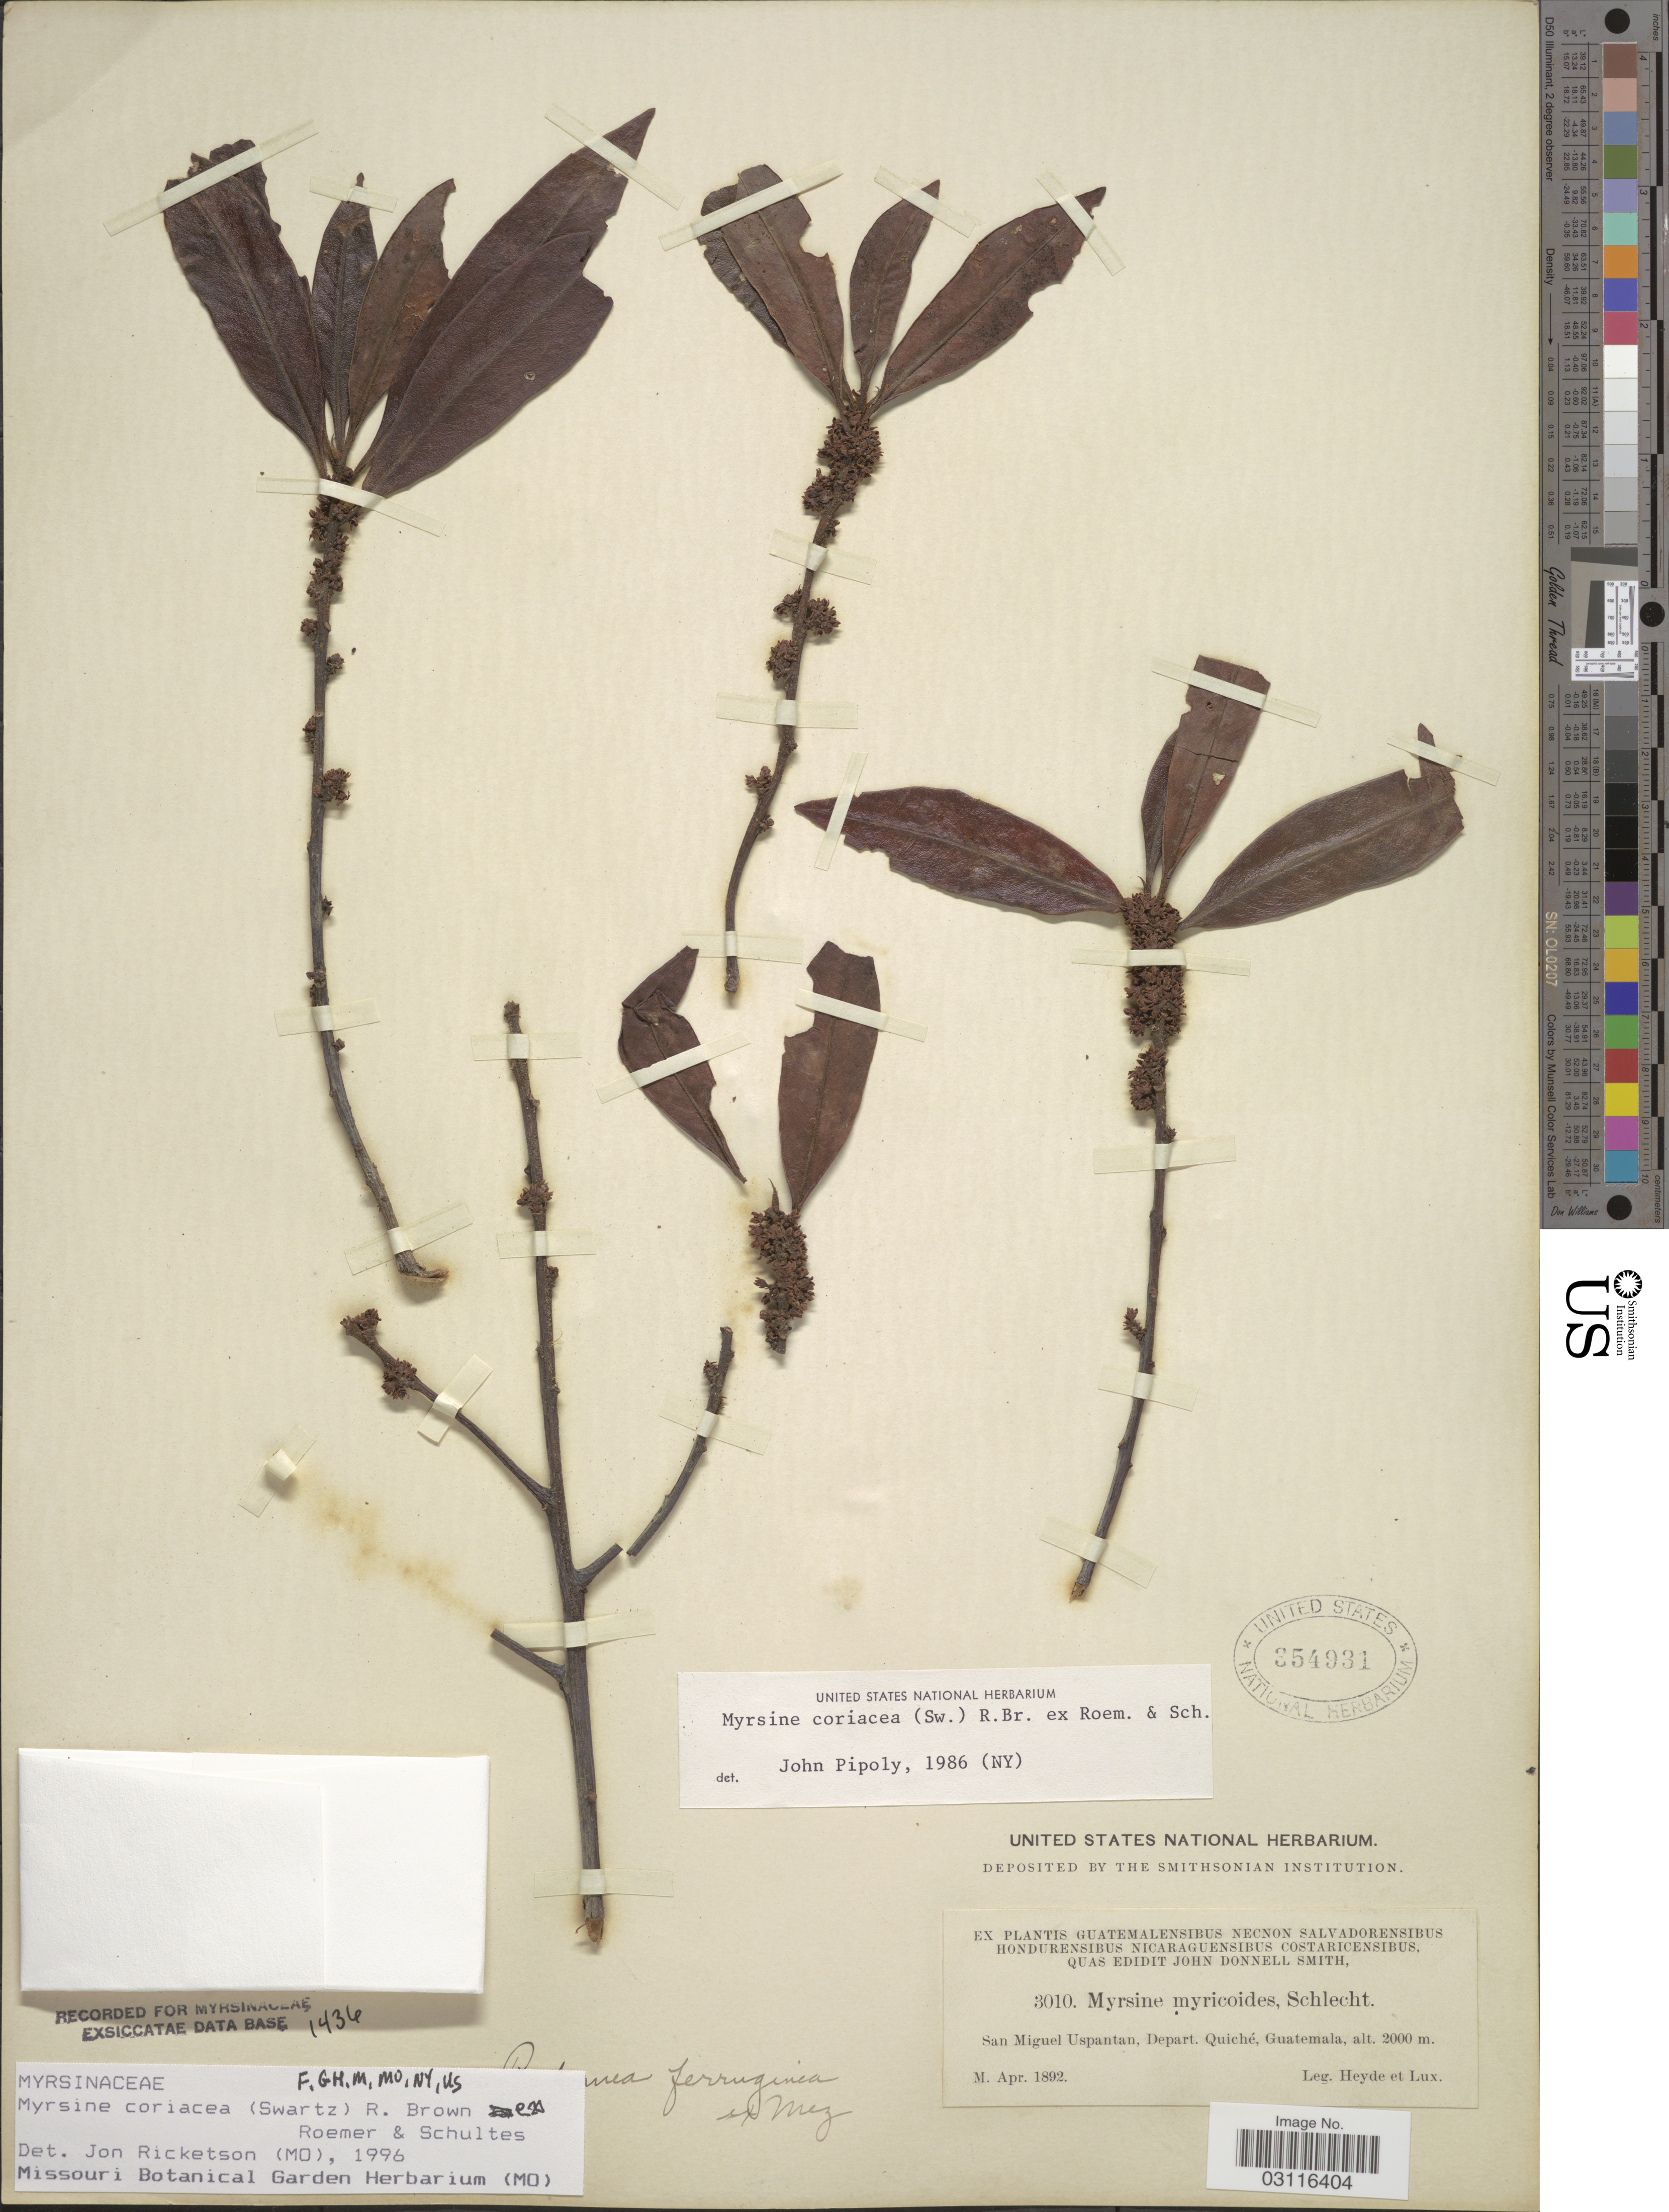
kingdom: Plantae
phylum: Tracheophyta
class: Magnoliopsida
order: Ericales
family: Primulaceae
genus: Myrsine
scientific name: Myrsine coriacea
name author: (Sw.) R. Br. ex Roem. & Schult.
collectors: Heyde & Lux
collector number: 3010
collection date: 1892-04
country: Guatemala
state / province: El Quiché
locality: San Miguel Uspantan, Depart. Quiché.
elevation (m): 2000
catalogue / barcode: US 354931